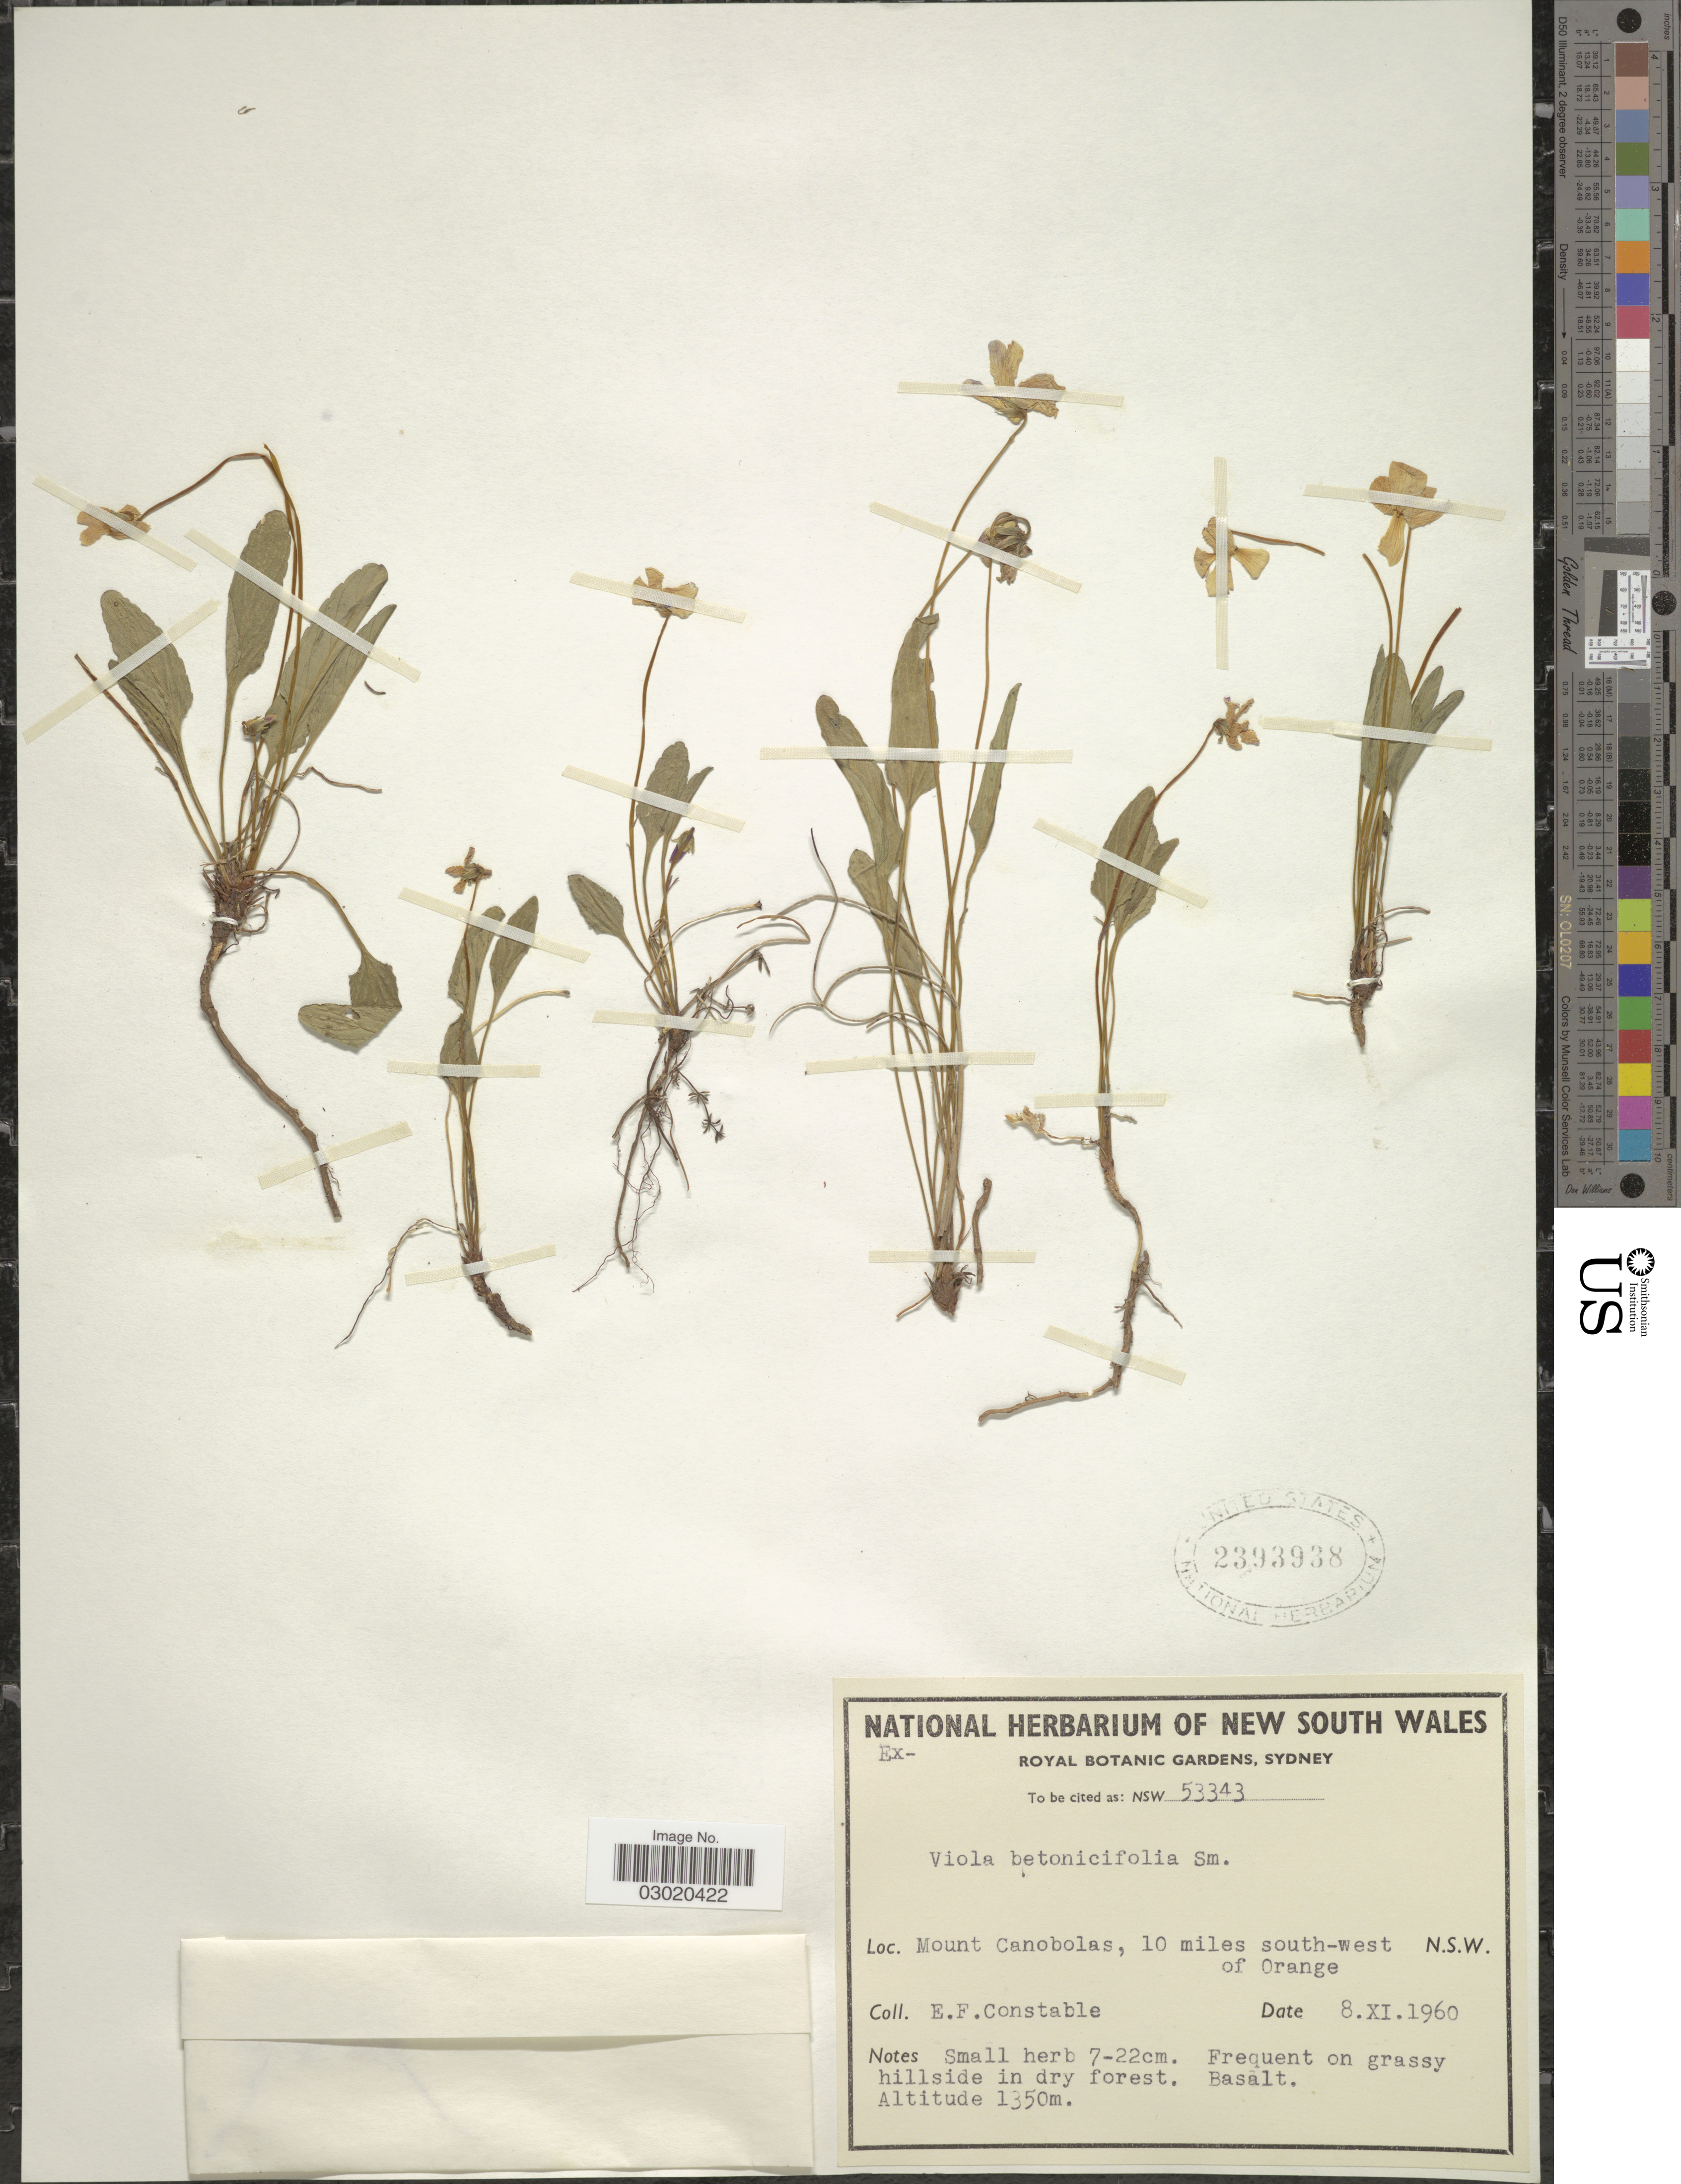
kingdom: Plantae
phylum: Tracheophyta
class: Magnoliopsida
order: Malpighiales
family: Violaceae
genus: Viola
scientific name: Viola betonicifolia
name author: Sm.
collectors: E. F. Constable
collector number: NSW43343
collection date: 1960-11-08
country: Australia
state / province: New South Wales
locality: Mount Canobolas, 10 miles south-west of Orange.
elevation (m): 1350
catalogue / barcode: US 2393938